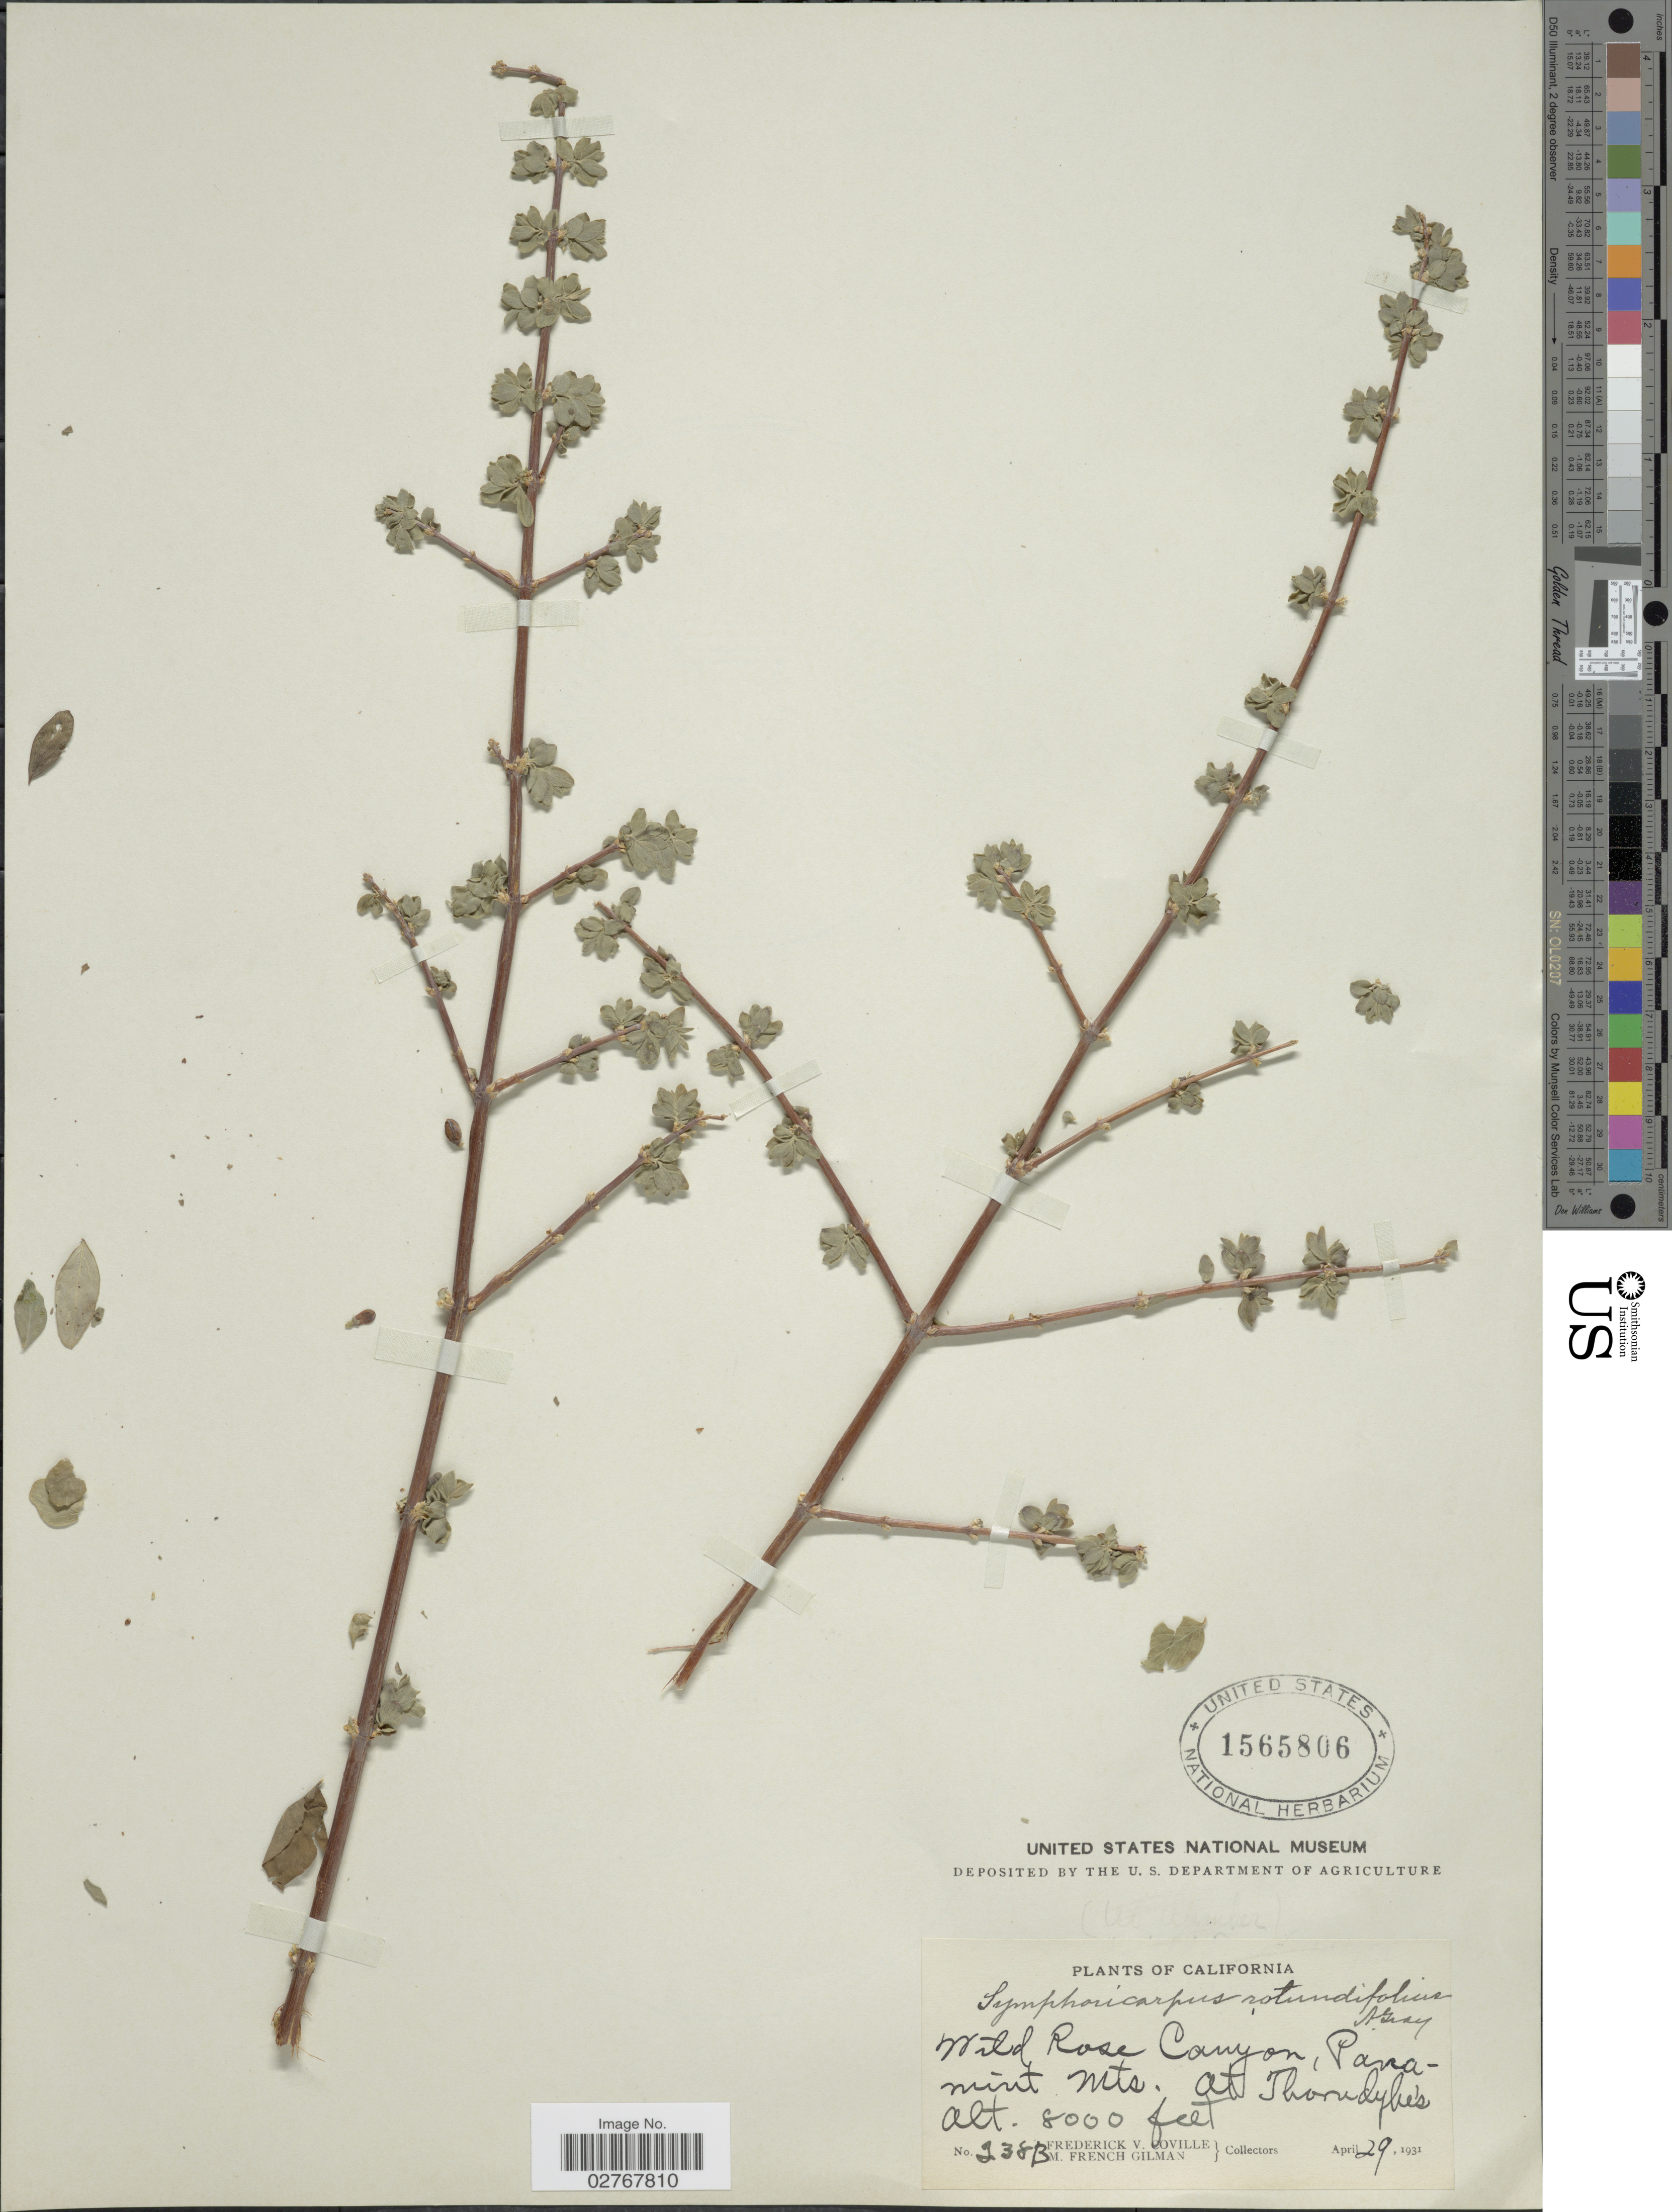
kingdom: Plantae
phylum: Tracheophyta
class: Magnoliopsida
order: Dipsacales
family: Caprifoliaceae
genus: Symphoricarpos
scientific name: Symphoricarpos rotundifolius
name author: A. Gray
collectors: F. V. Coville & M. F. Gilman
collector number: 238B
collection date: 1931-04-29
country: United States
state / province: California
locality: Wild Rose Canyon, Panamint Mts. at Thornedyke's.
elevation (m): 2438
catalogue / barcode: US 1565806